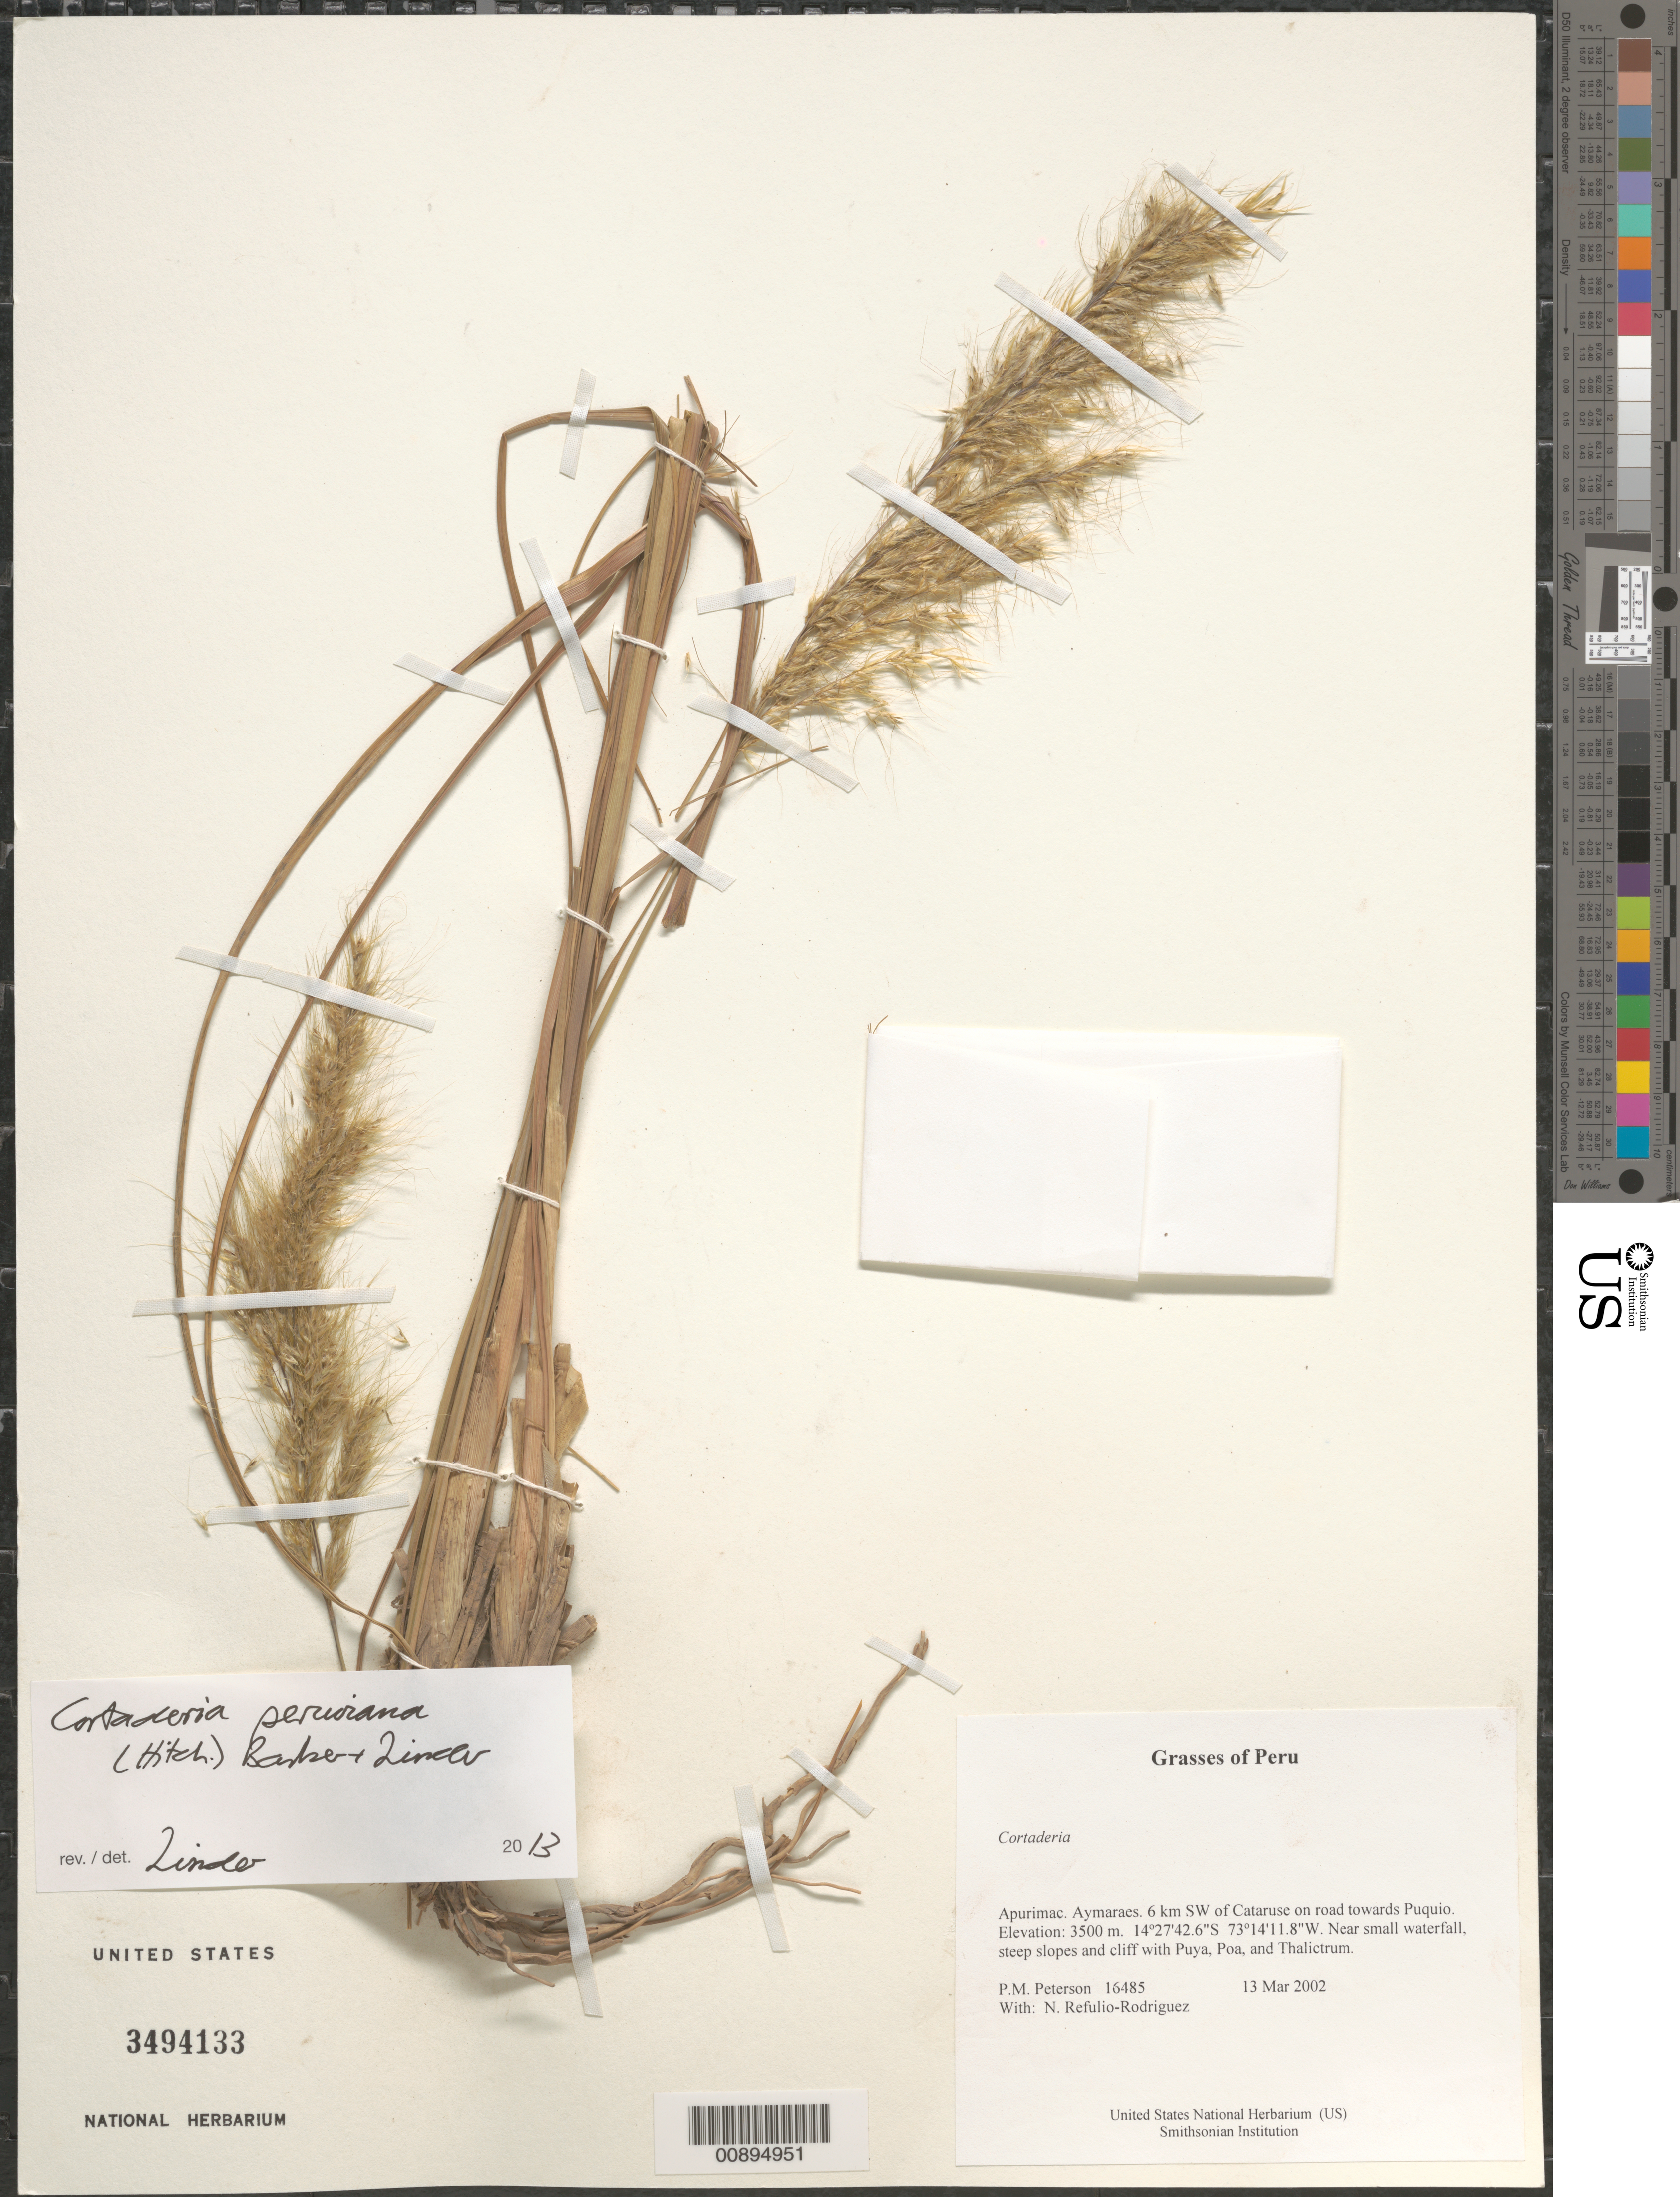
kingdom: Plantae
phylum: Tracheophyta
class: Liliopsida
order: Poales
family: Poaceae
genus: Cortaderia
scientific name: Cortaderia sp.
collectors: P. M. Peterson & N. Refulio-Rodríguez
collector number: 16485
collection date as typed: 13 Mar 2002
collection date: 2002-03-13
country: Peru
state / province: Apurímac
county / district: Aymaraes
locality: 6 km SW of Cataruse on road towards Puquio.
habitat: Near small waterfall, steep slopes and cliff with ~Puya, Poa, and Thalictrum~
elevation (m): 3500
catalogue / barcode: US 3494133